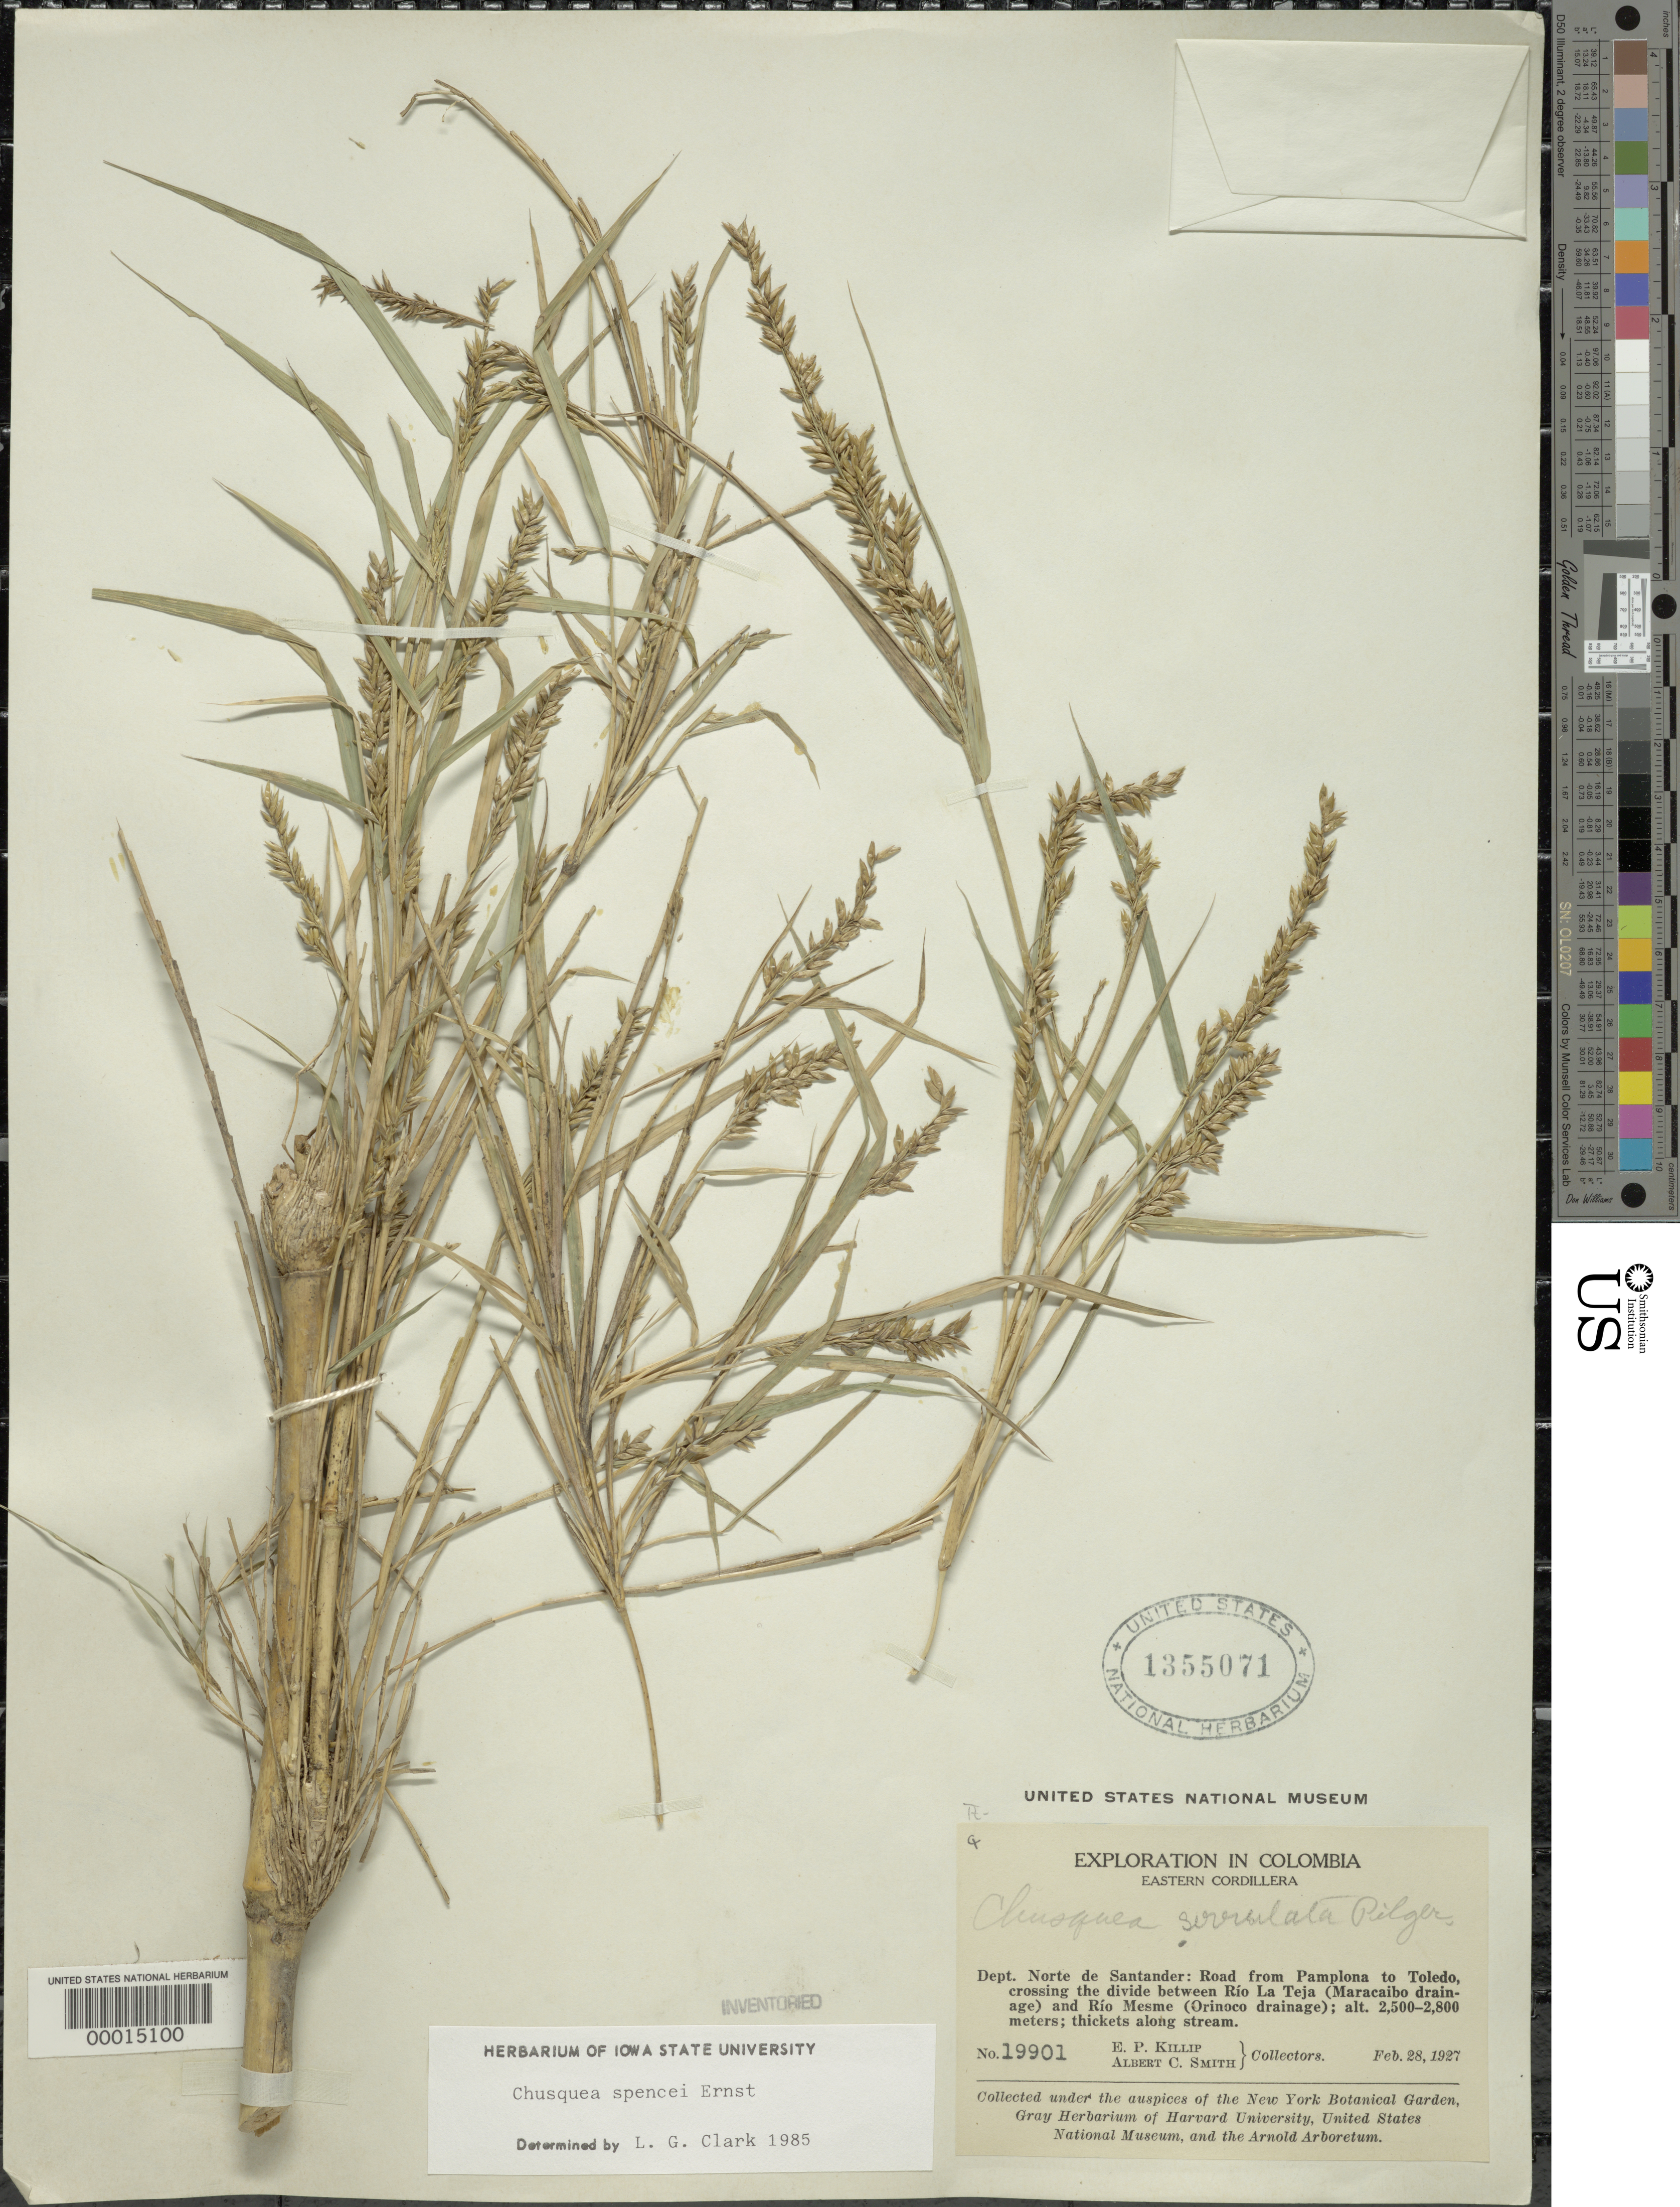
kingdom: Plantae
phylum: Tracheophyta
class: Liliopsida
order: Poales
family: Poaceae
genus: Chusquea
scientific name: Chusquea spencei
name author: Ernst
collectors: E. P. Killip & A. C. Smith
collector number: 19901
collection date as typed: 28 Feb 1927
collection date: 1927-02-28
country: Colombia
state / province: Norte de Santander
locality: Pamplona/Toledo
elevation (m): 2500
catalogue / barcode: US 1355071